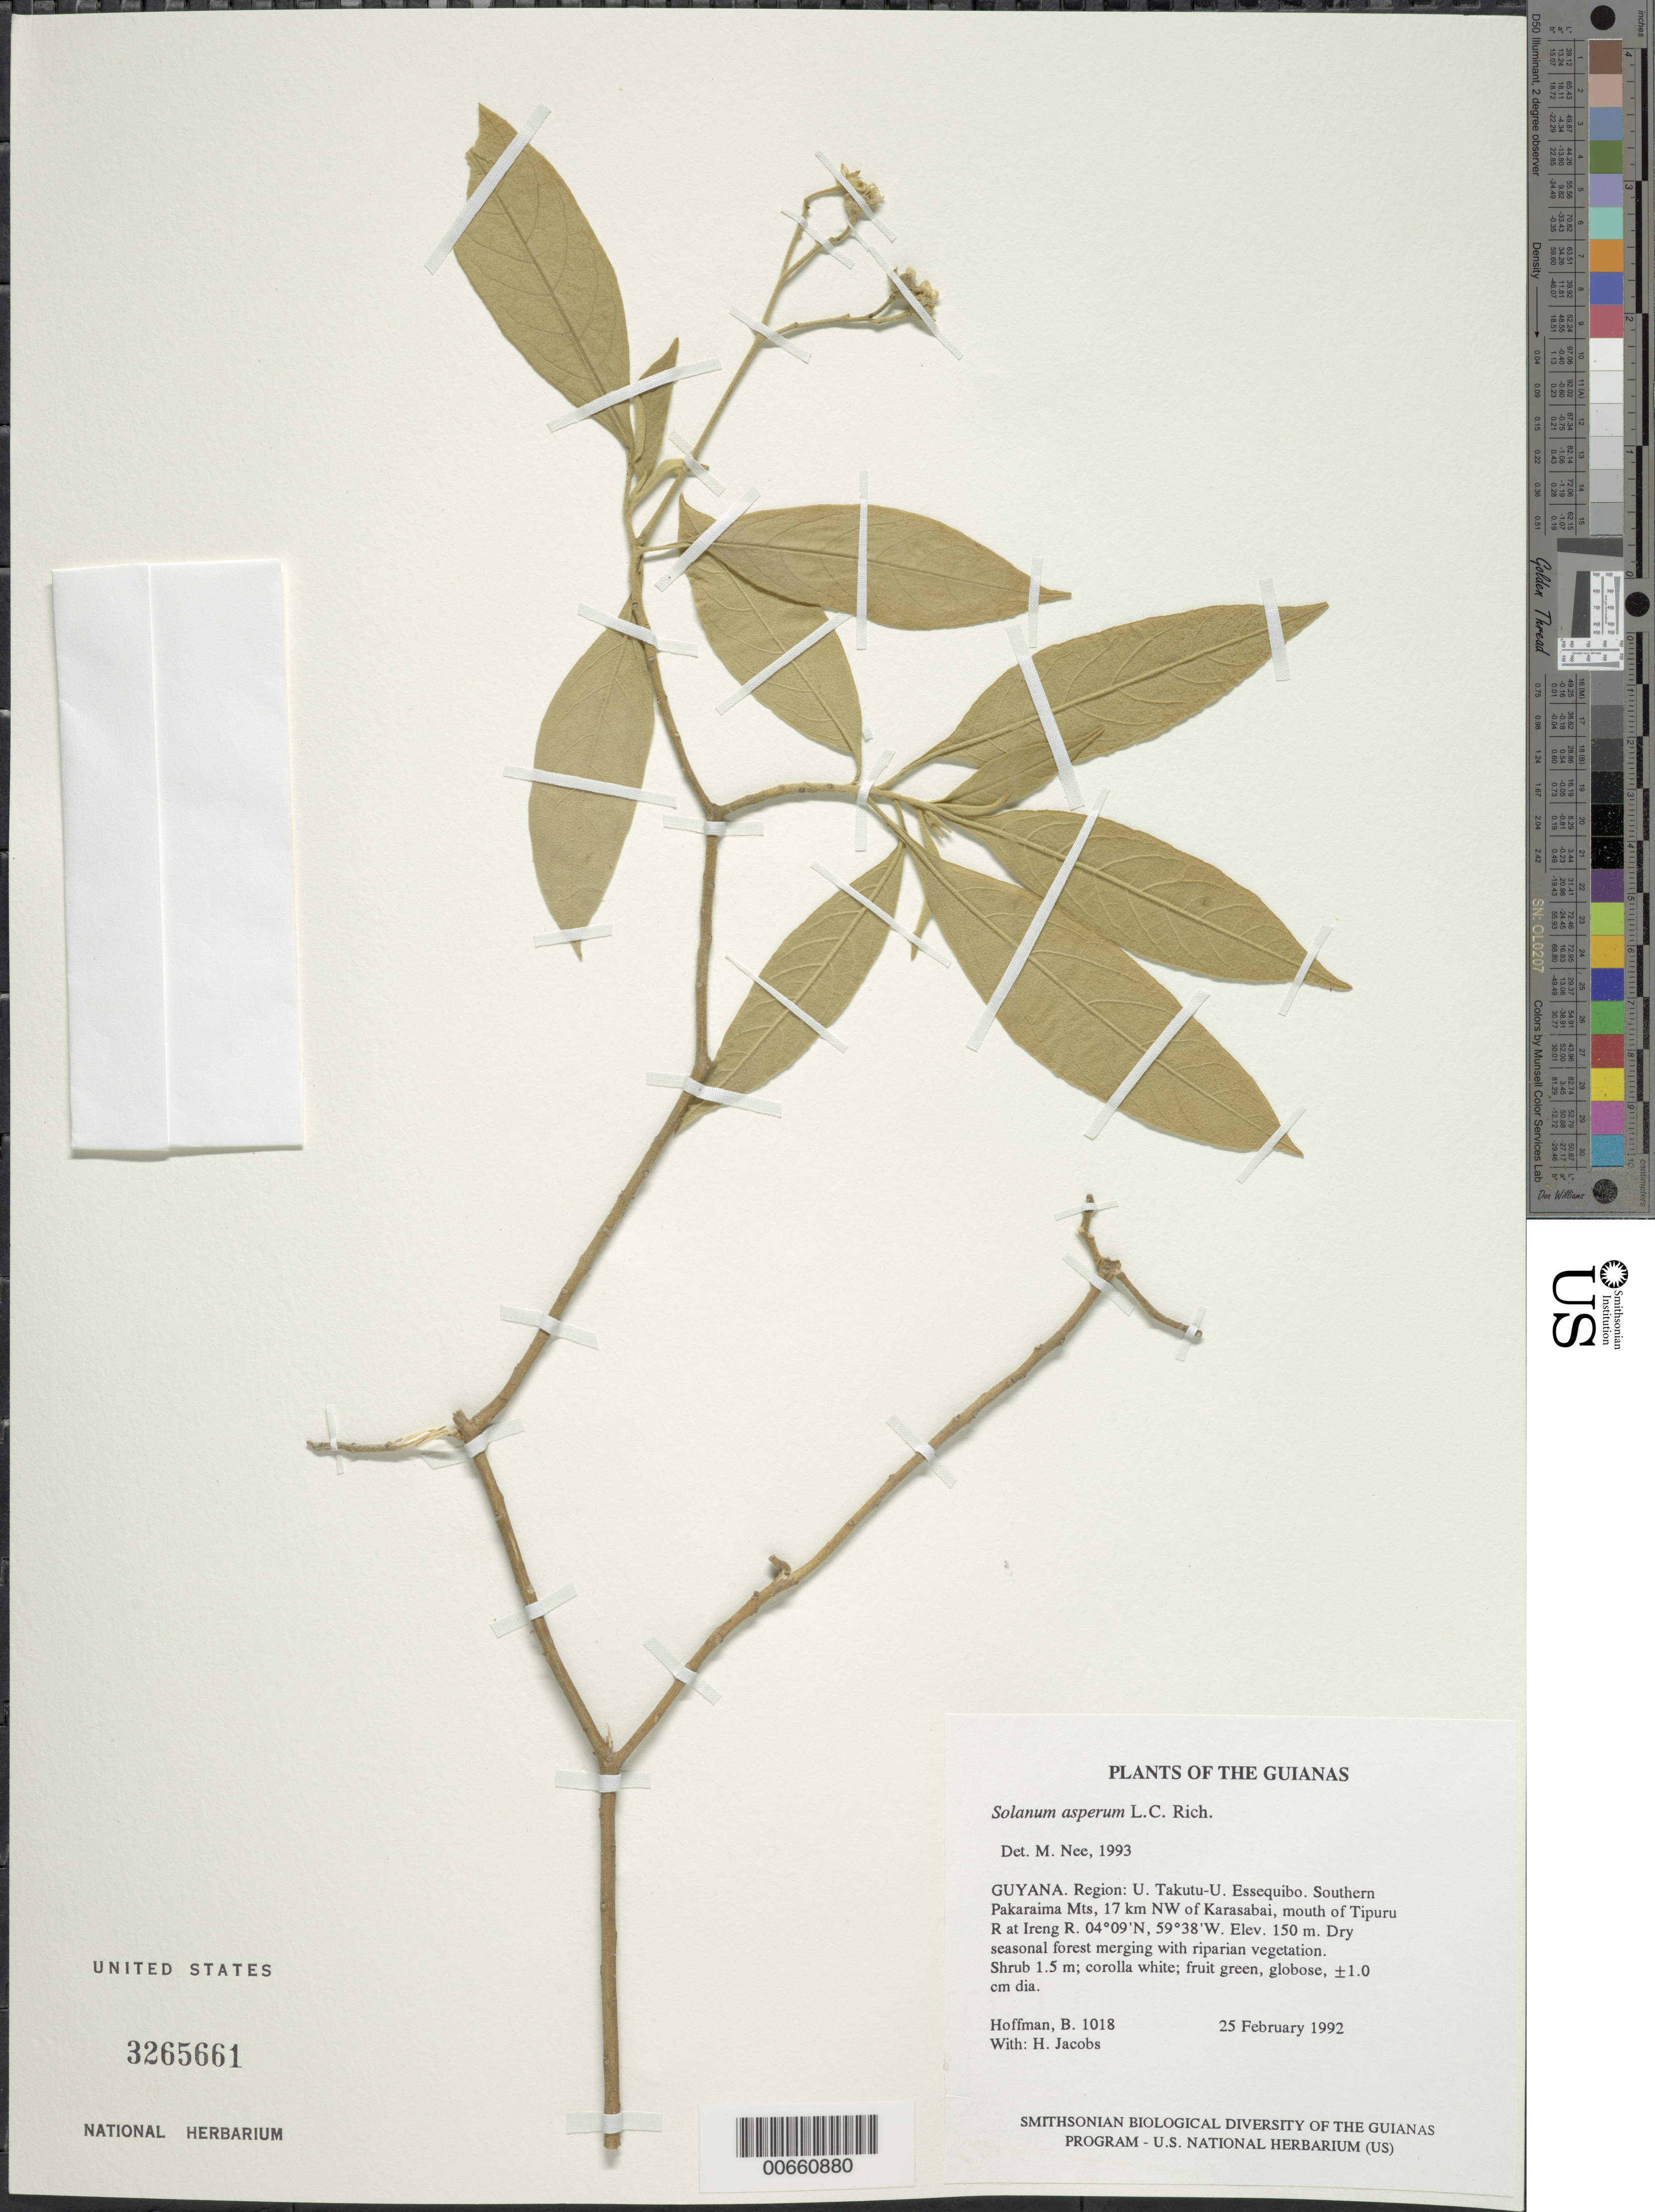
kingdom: Plantae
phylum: Tracheophyta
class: Magnoliopsida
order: Solanales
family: Solanaceae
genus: Solanum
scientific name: Solanum asperum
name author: Rich.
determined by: Nee, Michael H.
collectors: B. Hoffman & H. Jacobs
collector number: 1018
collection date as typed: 2 Feb 1992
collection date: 1992-02-02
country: Guyana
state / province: U. Takutu-U. Essequibo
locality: Southern Pakaraima Mts, 17 km NW of Karasabai, mouth of Tipuru River at Ireng River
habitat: Dry seasonal forest merging with riparian vegetation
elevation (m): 150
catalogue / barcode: US 3265661